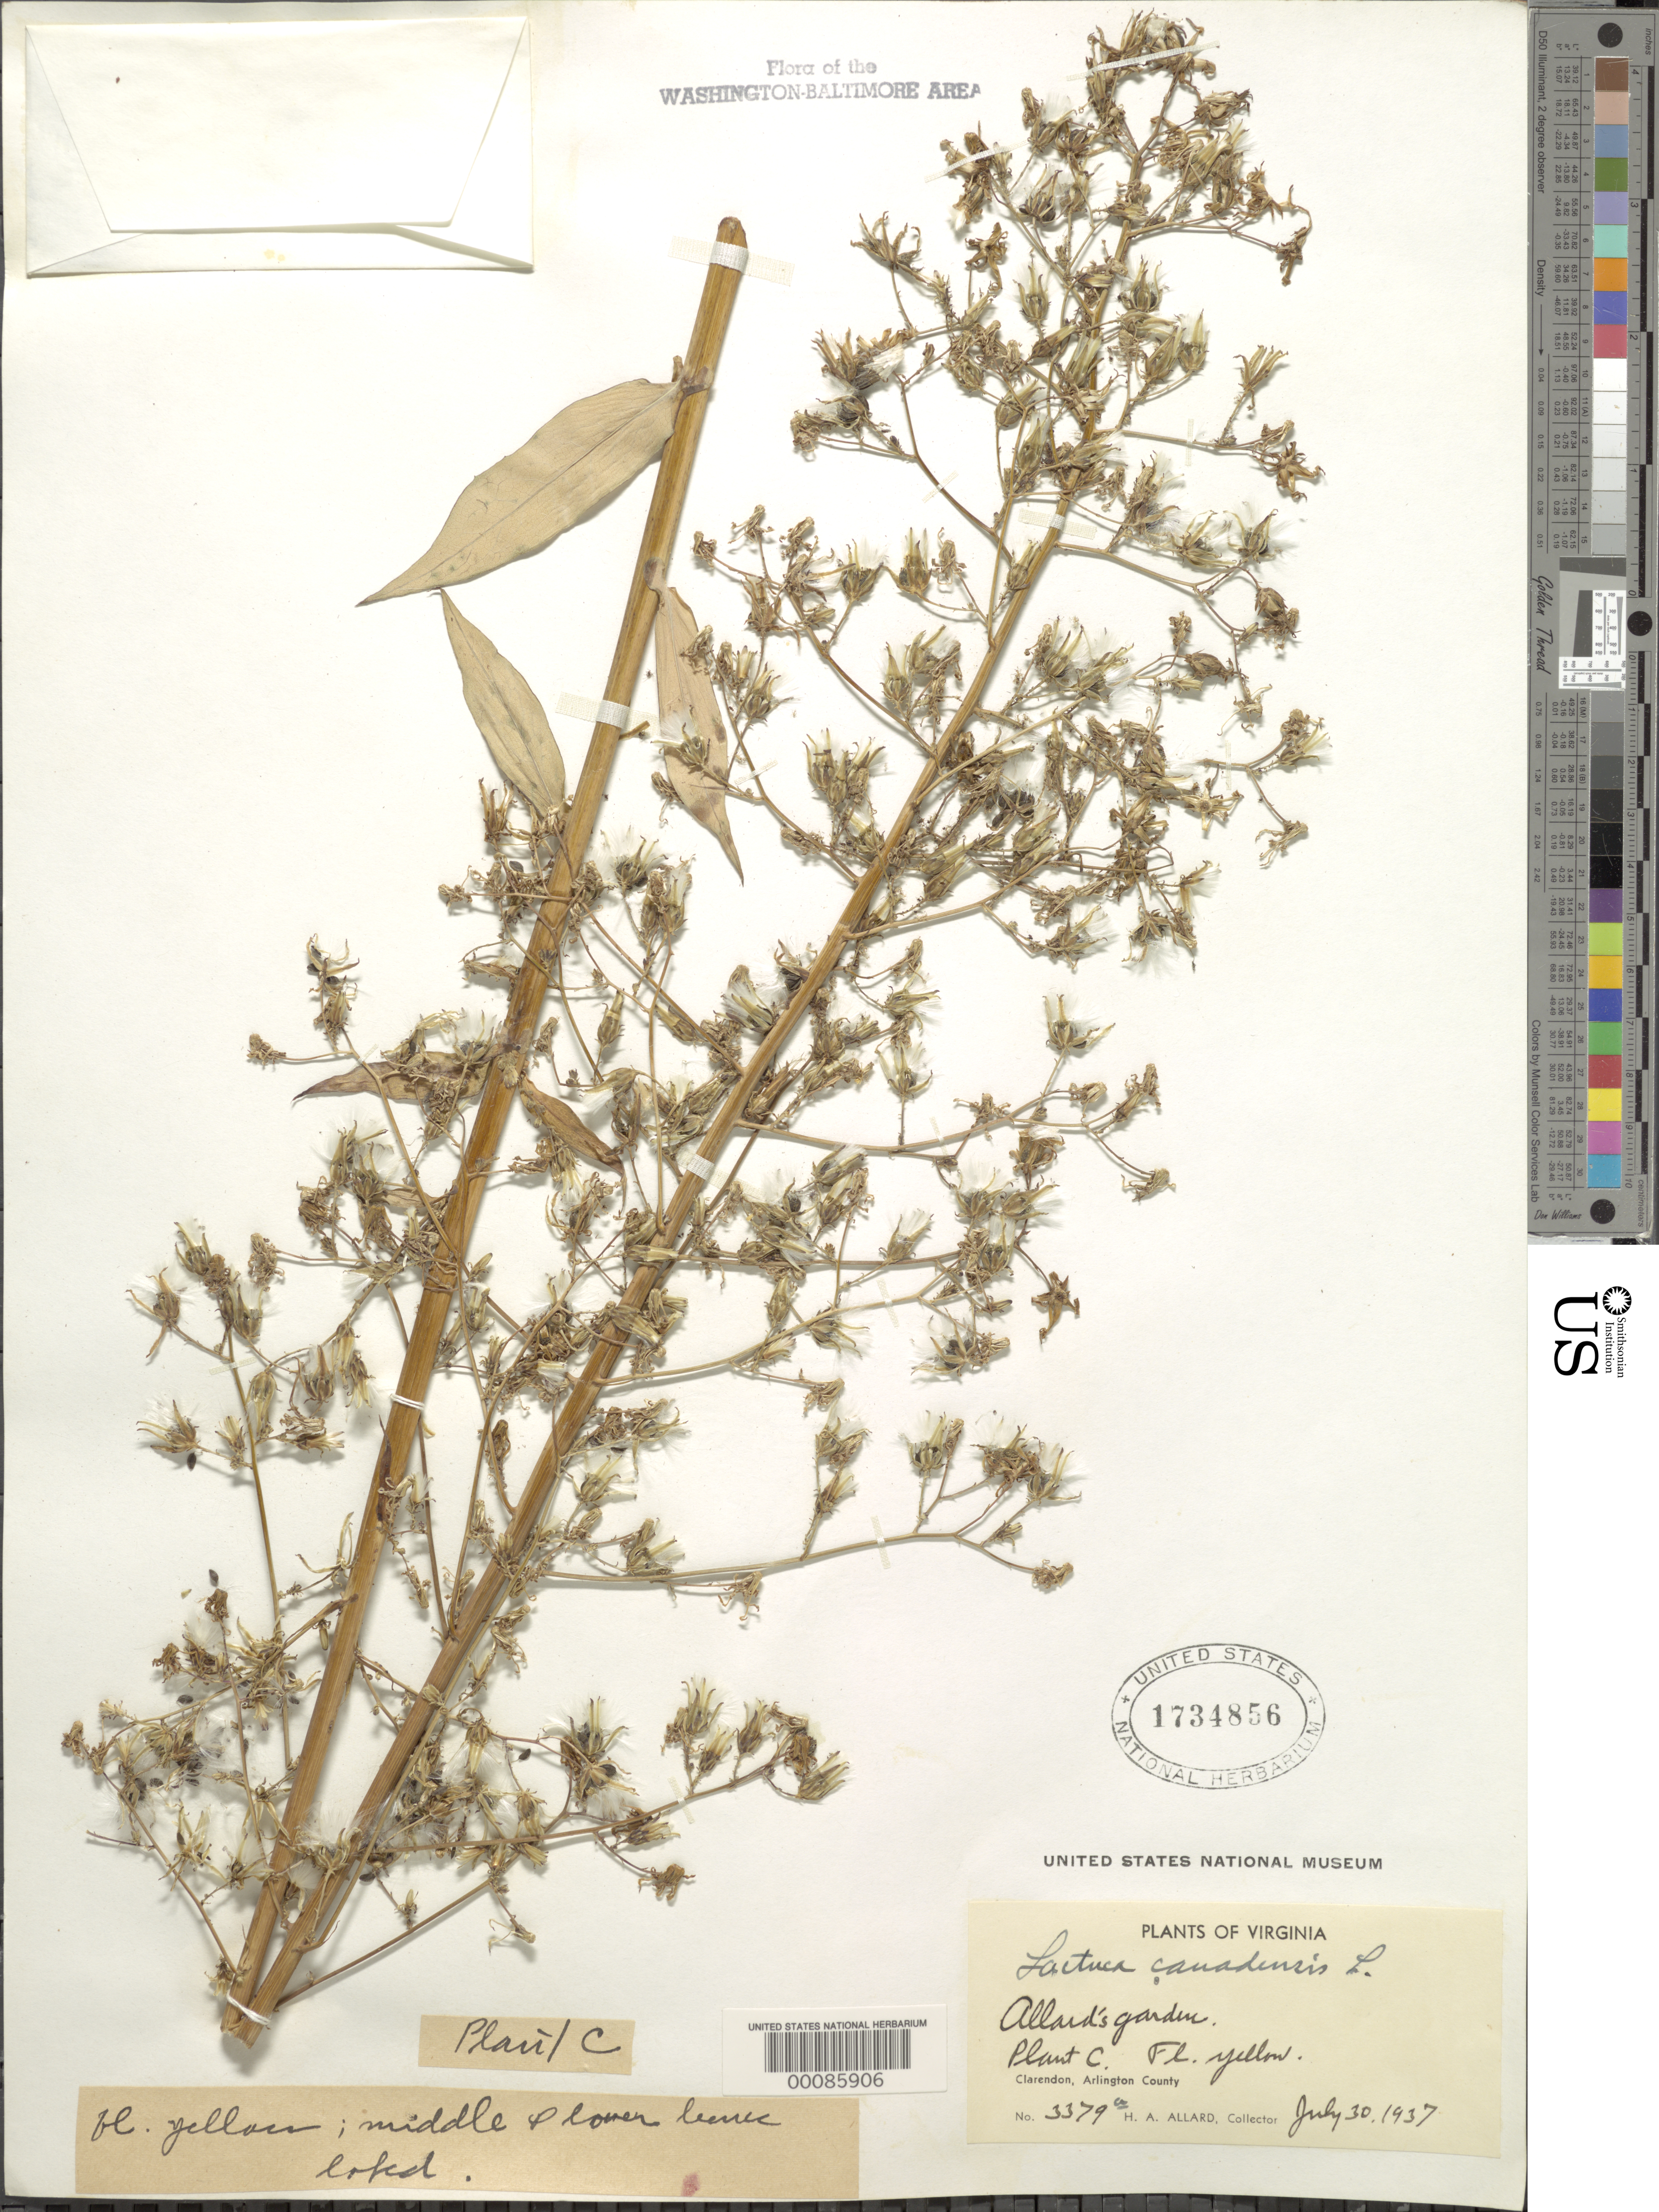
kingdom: Plantae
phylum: Tracheophyta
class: Magnoliopsida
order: Asterales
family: Asteraceae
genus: Lactuca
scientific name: Lactuca canadensis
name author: L.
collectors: H. A. Allard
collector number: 3379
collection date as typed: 30 Jul 1937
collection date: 1937-07-30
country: United States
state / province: Virginia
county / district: Arlington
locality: Allard's garden Clarendon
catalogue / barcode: US 1734856